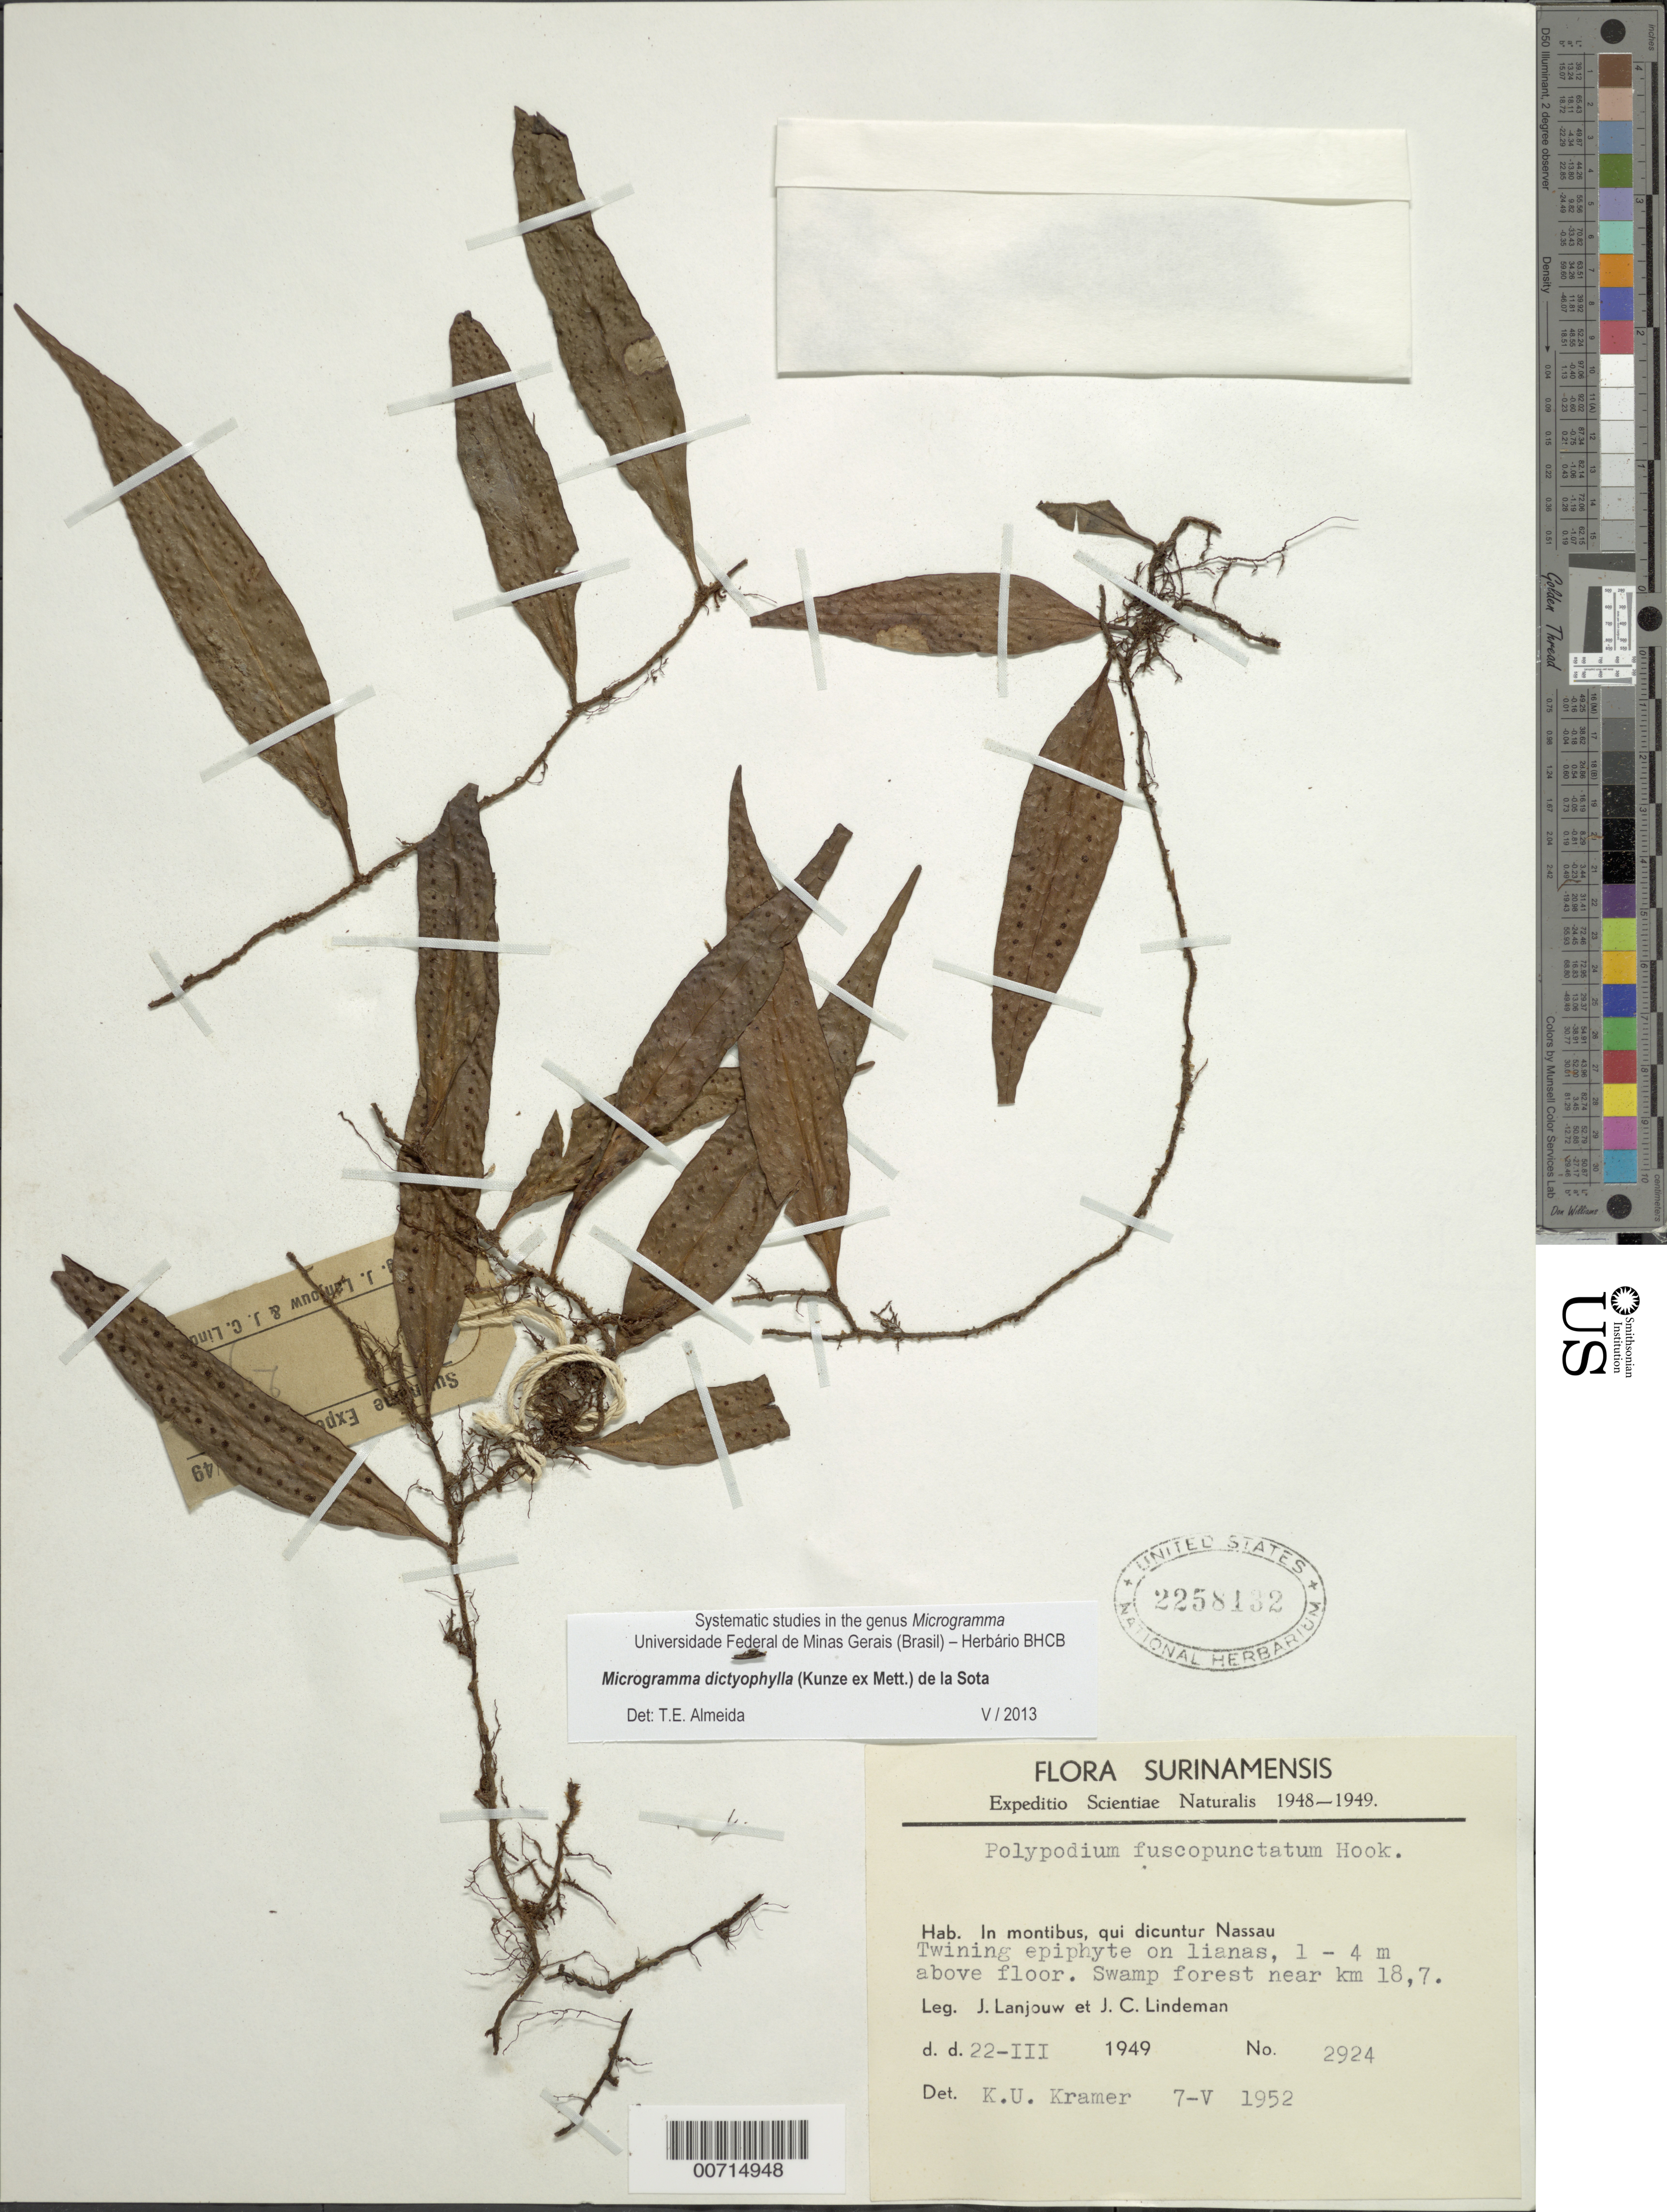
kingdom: Plantae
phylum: Tracheophyta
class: Polypodiopsida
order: Polypodiales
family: Polypodiaceae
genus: Microgramma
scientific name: Microgramma dictyophylla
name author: (Kunze ex Mett.) de la Sota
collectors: J. Lanjouw & J. C. Lindeman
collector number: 2924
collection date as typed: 22-Mar-49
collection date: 1949-03-22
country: Suriname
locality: Nassau Mts., near km 18.7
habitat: Swamp forest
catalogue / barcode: US 2258132